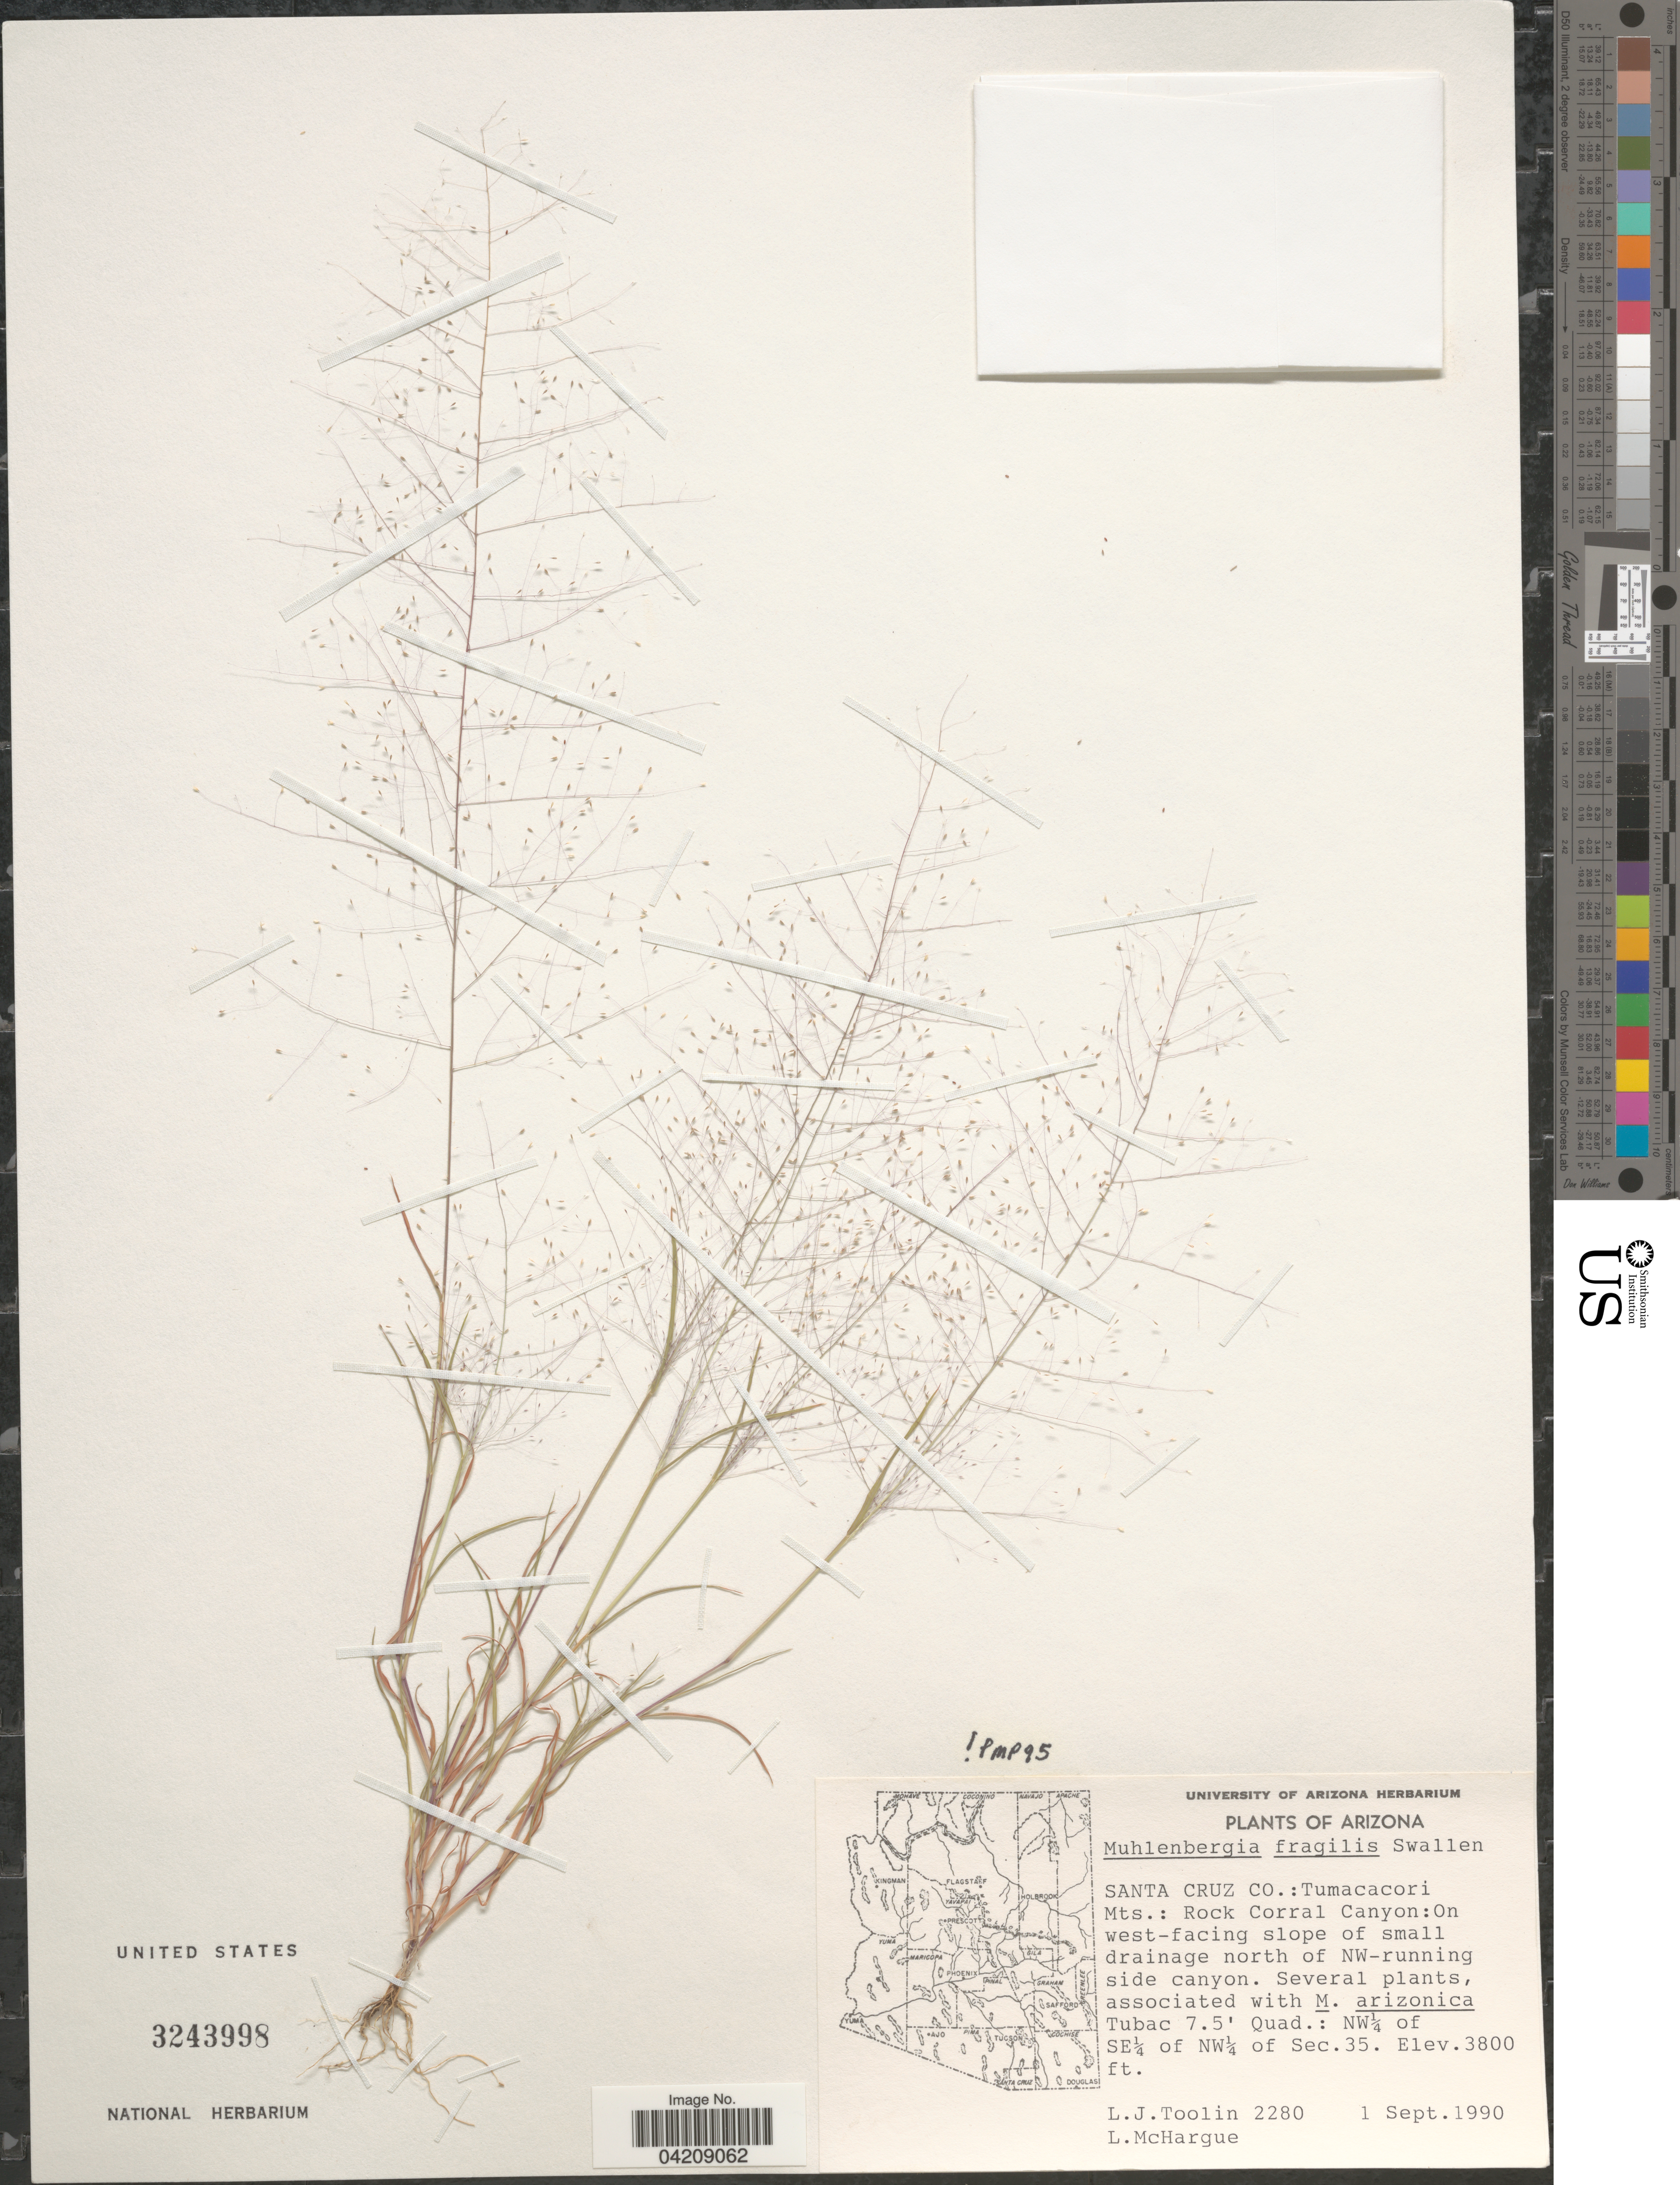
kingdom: Plantae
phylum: Tracheophyta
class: Liliopsida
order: Poales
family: Poaceae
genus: Muhlenbergia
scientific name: Muhlenbergia fragilis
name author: Swallen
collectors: L. J. Toolin & L. Mchargue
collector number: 2280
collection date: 1990-09-01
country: United States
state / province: Arizona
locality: Santa Cruz Co.:Tumacacori Mts.: Rock Corral Canyon:On west-facing slope of small drainage north of NW-running side canyon. Tubac 7.5' Quad.: NW¼ of SE¼ of NW¼ of Sec.35.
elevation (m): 1158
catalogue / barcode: US 3243998